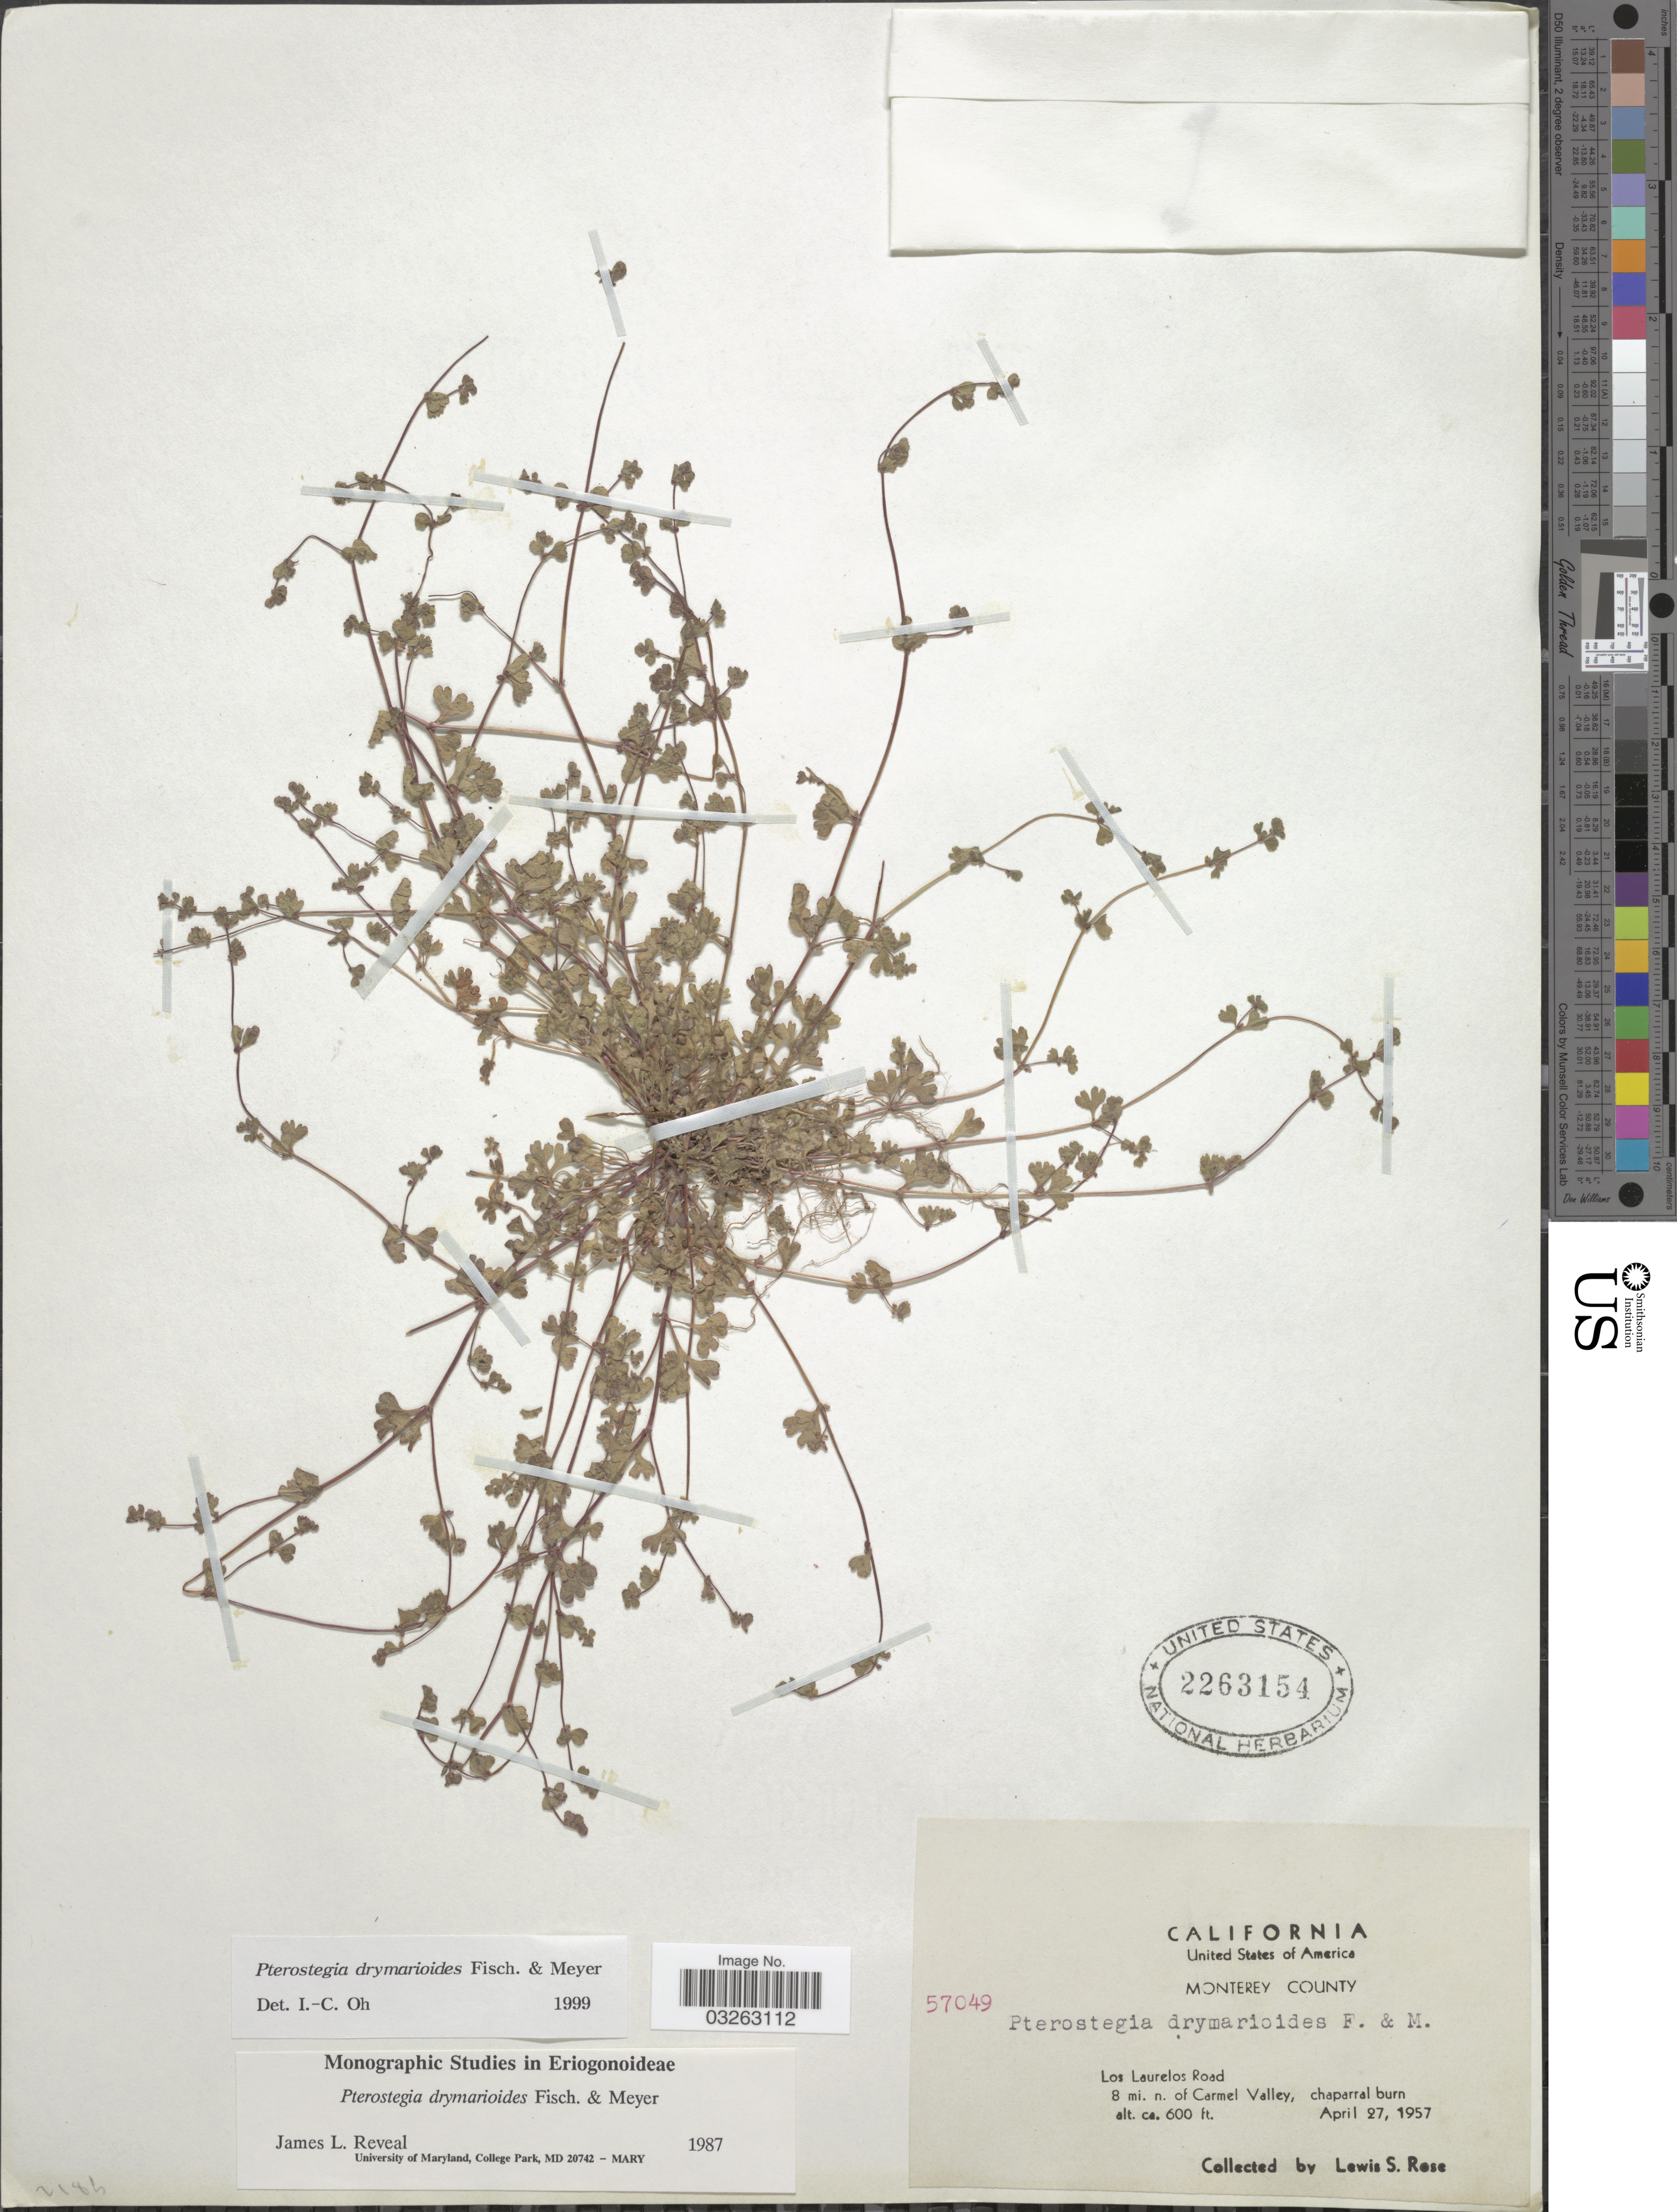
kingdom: Plantae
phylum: Tracheophyta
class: Magnoliopsida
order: Caryophyllales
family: Polygonaceae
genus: Pterostegia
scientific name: Pterostegia drymarioides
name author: Fisch. & C.A. Mey.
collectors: L. S. Rose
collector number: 57049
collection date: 1957-04-27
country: United States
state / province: California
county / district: Monterey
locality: Monterey County, Los Laurelos Road, 8 mi. n. of Carmel Valley.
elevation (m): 183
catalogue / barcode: US 2263154